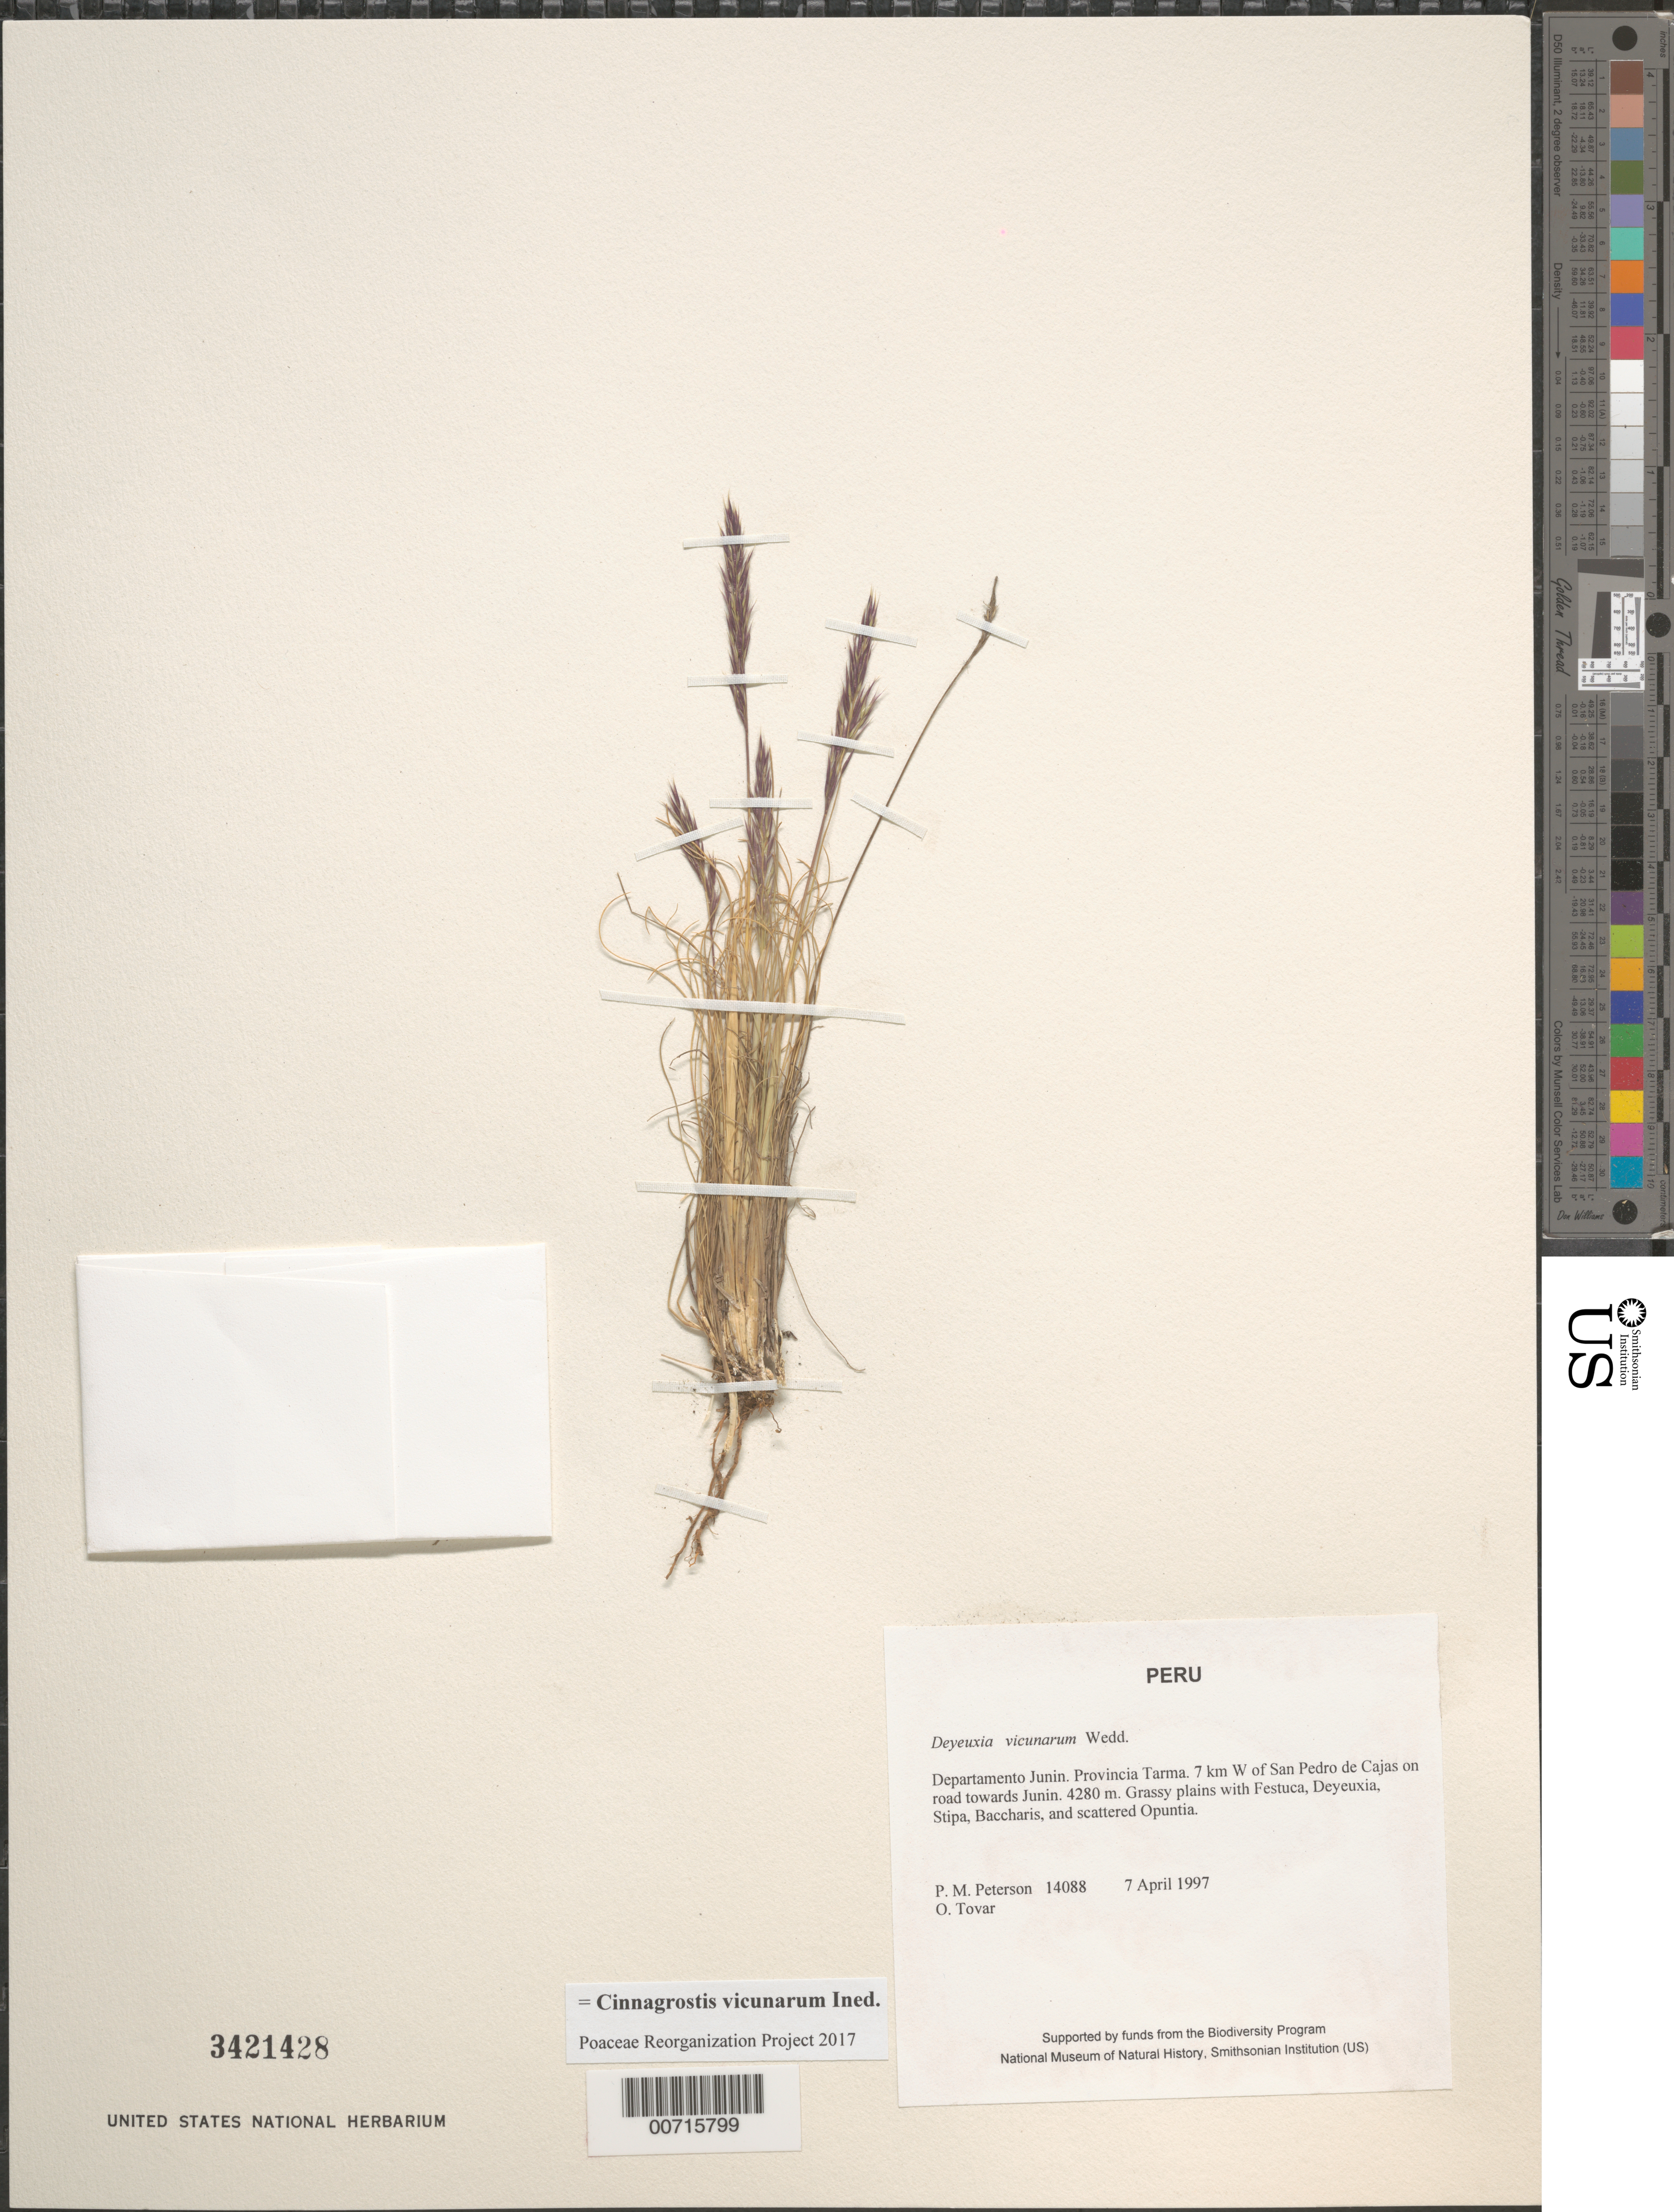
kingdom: Plantae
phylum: Tracheophyta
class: Liliopsida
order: Poales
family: Poaceae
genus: Cinnagrostis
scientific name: Cinnagrostis vicunarum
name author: (Wedd.) P.M. Peterson et al.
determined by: Poaceae Reorganization Project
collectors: P. M. Peterson & Ó. Tovar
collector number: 14088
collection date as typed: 07 Apr 1997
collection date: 1997-04-07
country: Peru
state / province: Junín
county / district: Tarma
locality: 7 km W of San Pedro de Cajas on road towards Junin.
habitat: Grassy plains with Festuca, Deyeuxia, Stipa, Baccharis, and scattered Opuntia.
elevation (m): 4280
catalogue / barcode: US 3421428